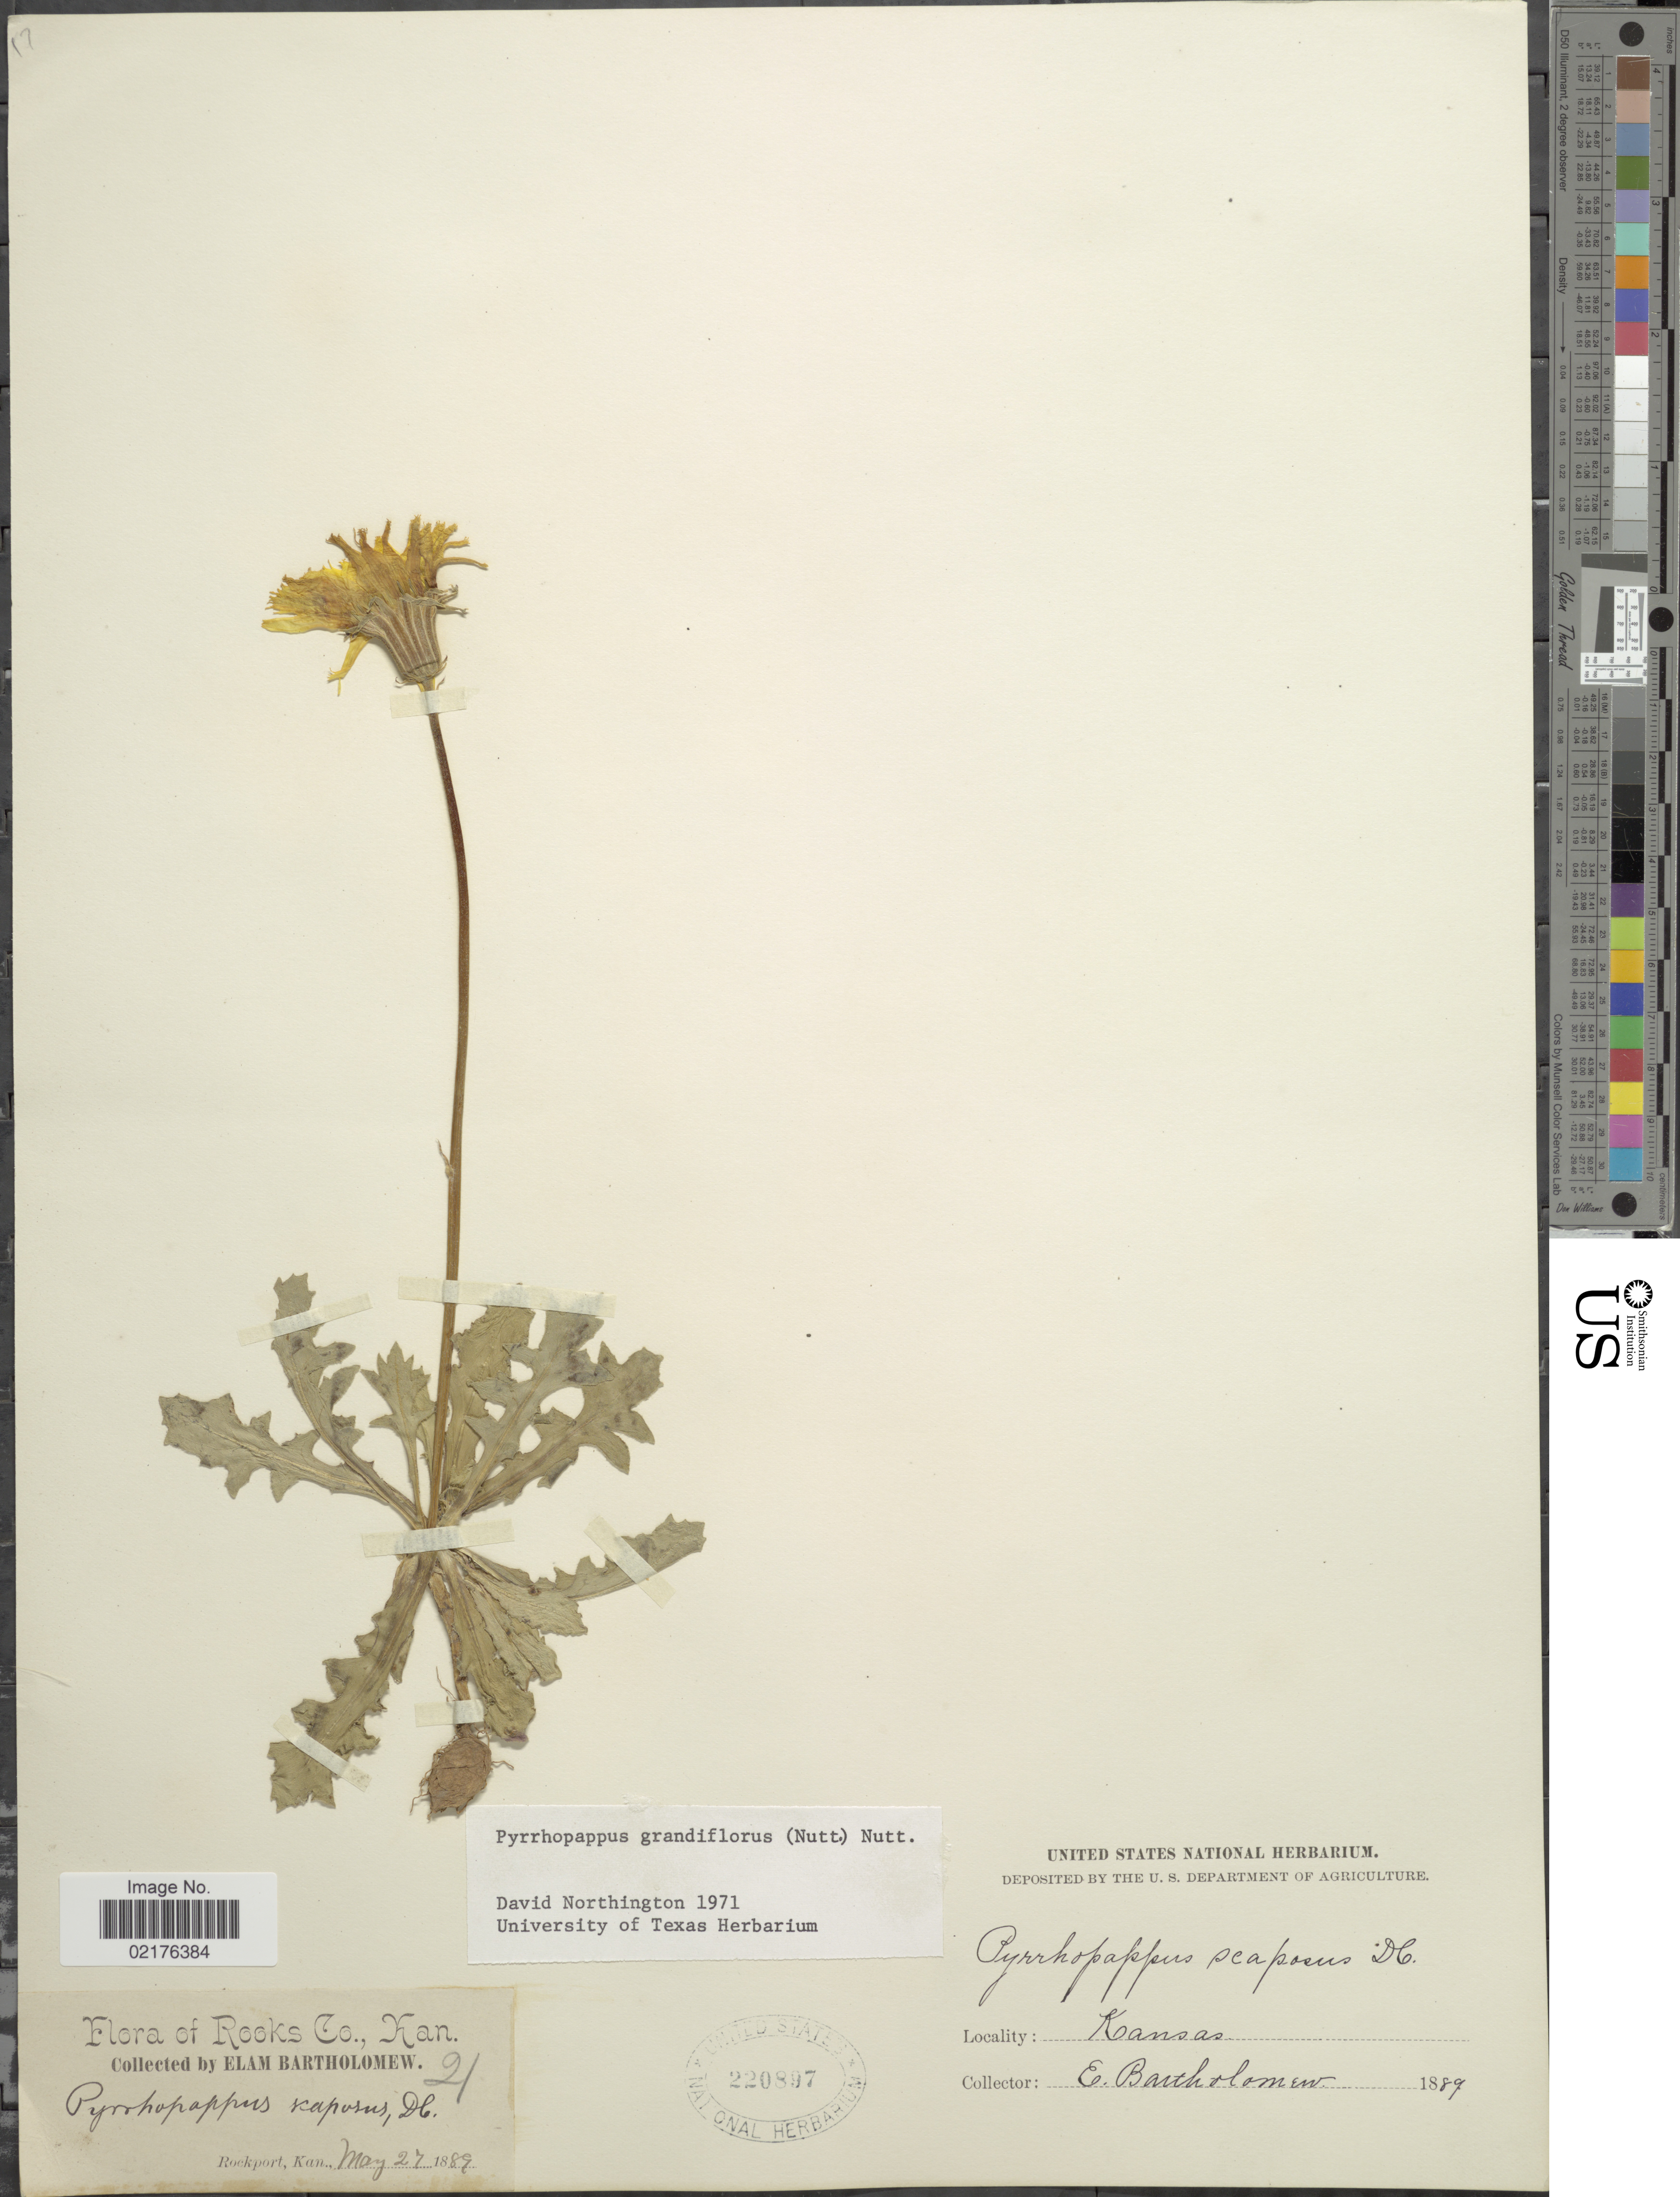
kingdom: Plantae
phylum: Tracheophyta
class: Magnoliopsida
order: Asterales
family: Asteraceae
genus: Pyrrhopappus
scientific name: Pyrrhopappus grandiflorus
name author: (Nutt.) Nutt.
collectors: E. Bartholomew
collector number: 21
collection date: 1889-05-27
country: United States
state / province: Kansas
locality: Rockport, Kan.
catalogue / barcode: US 220897